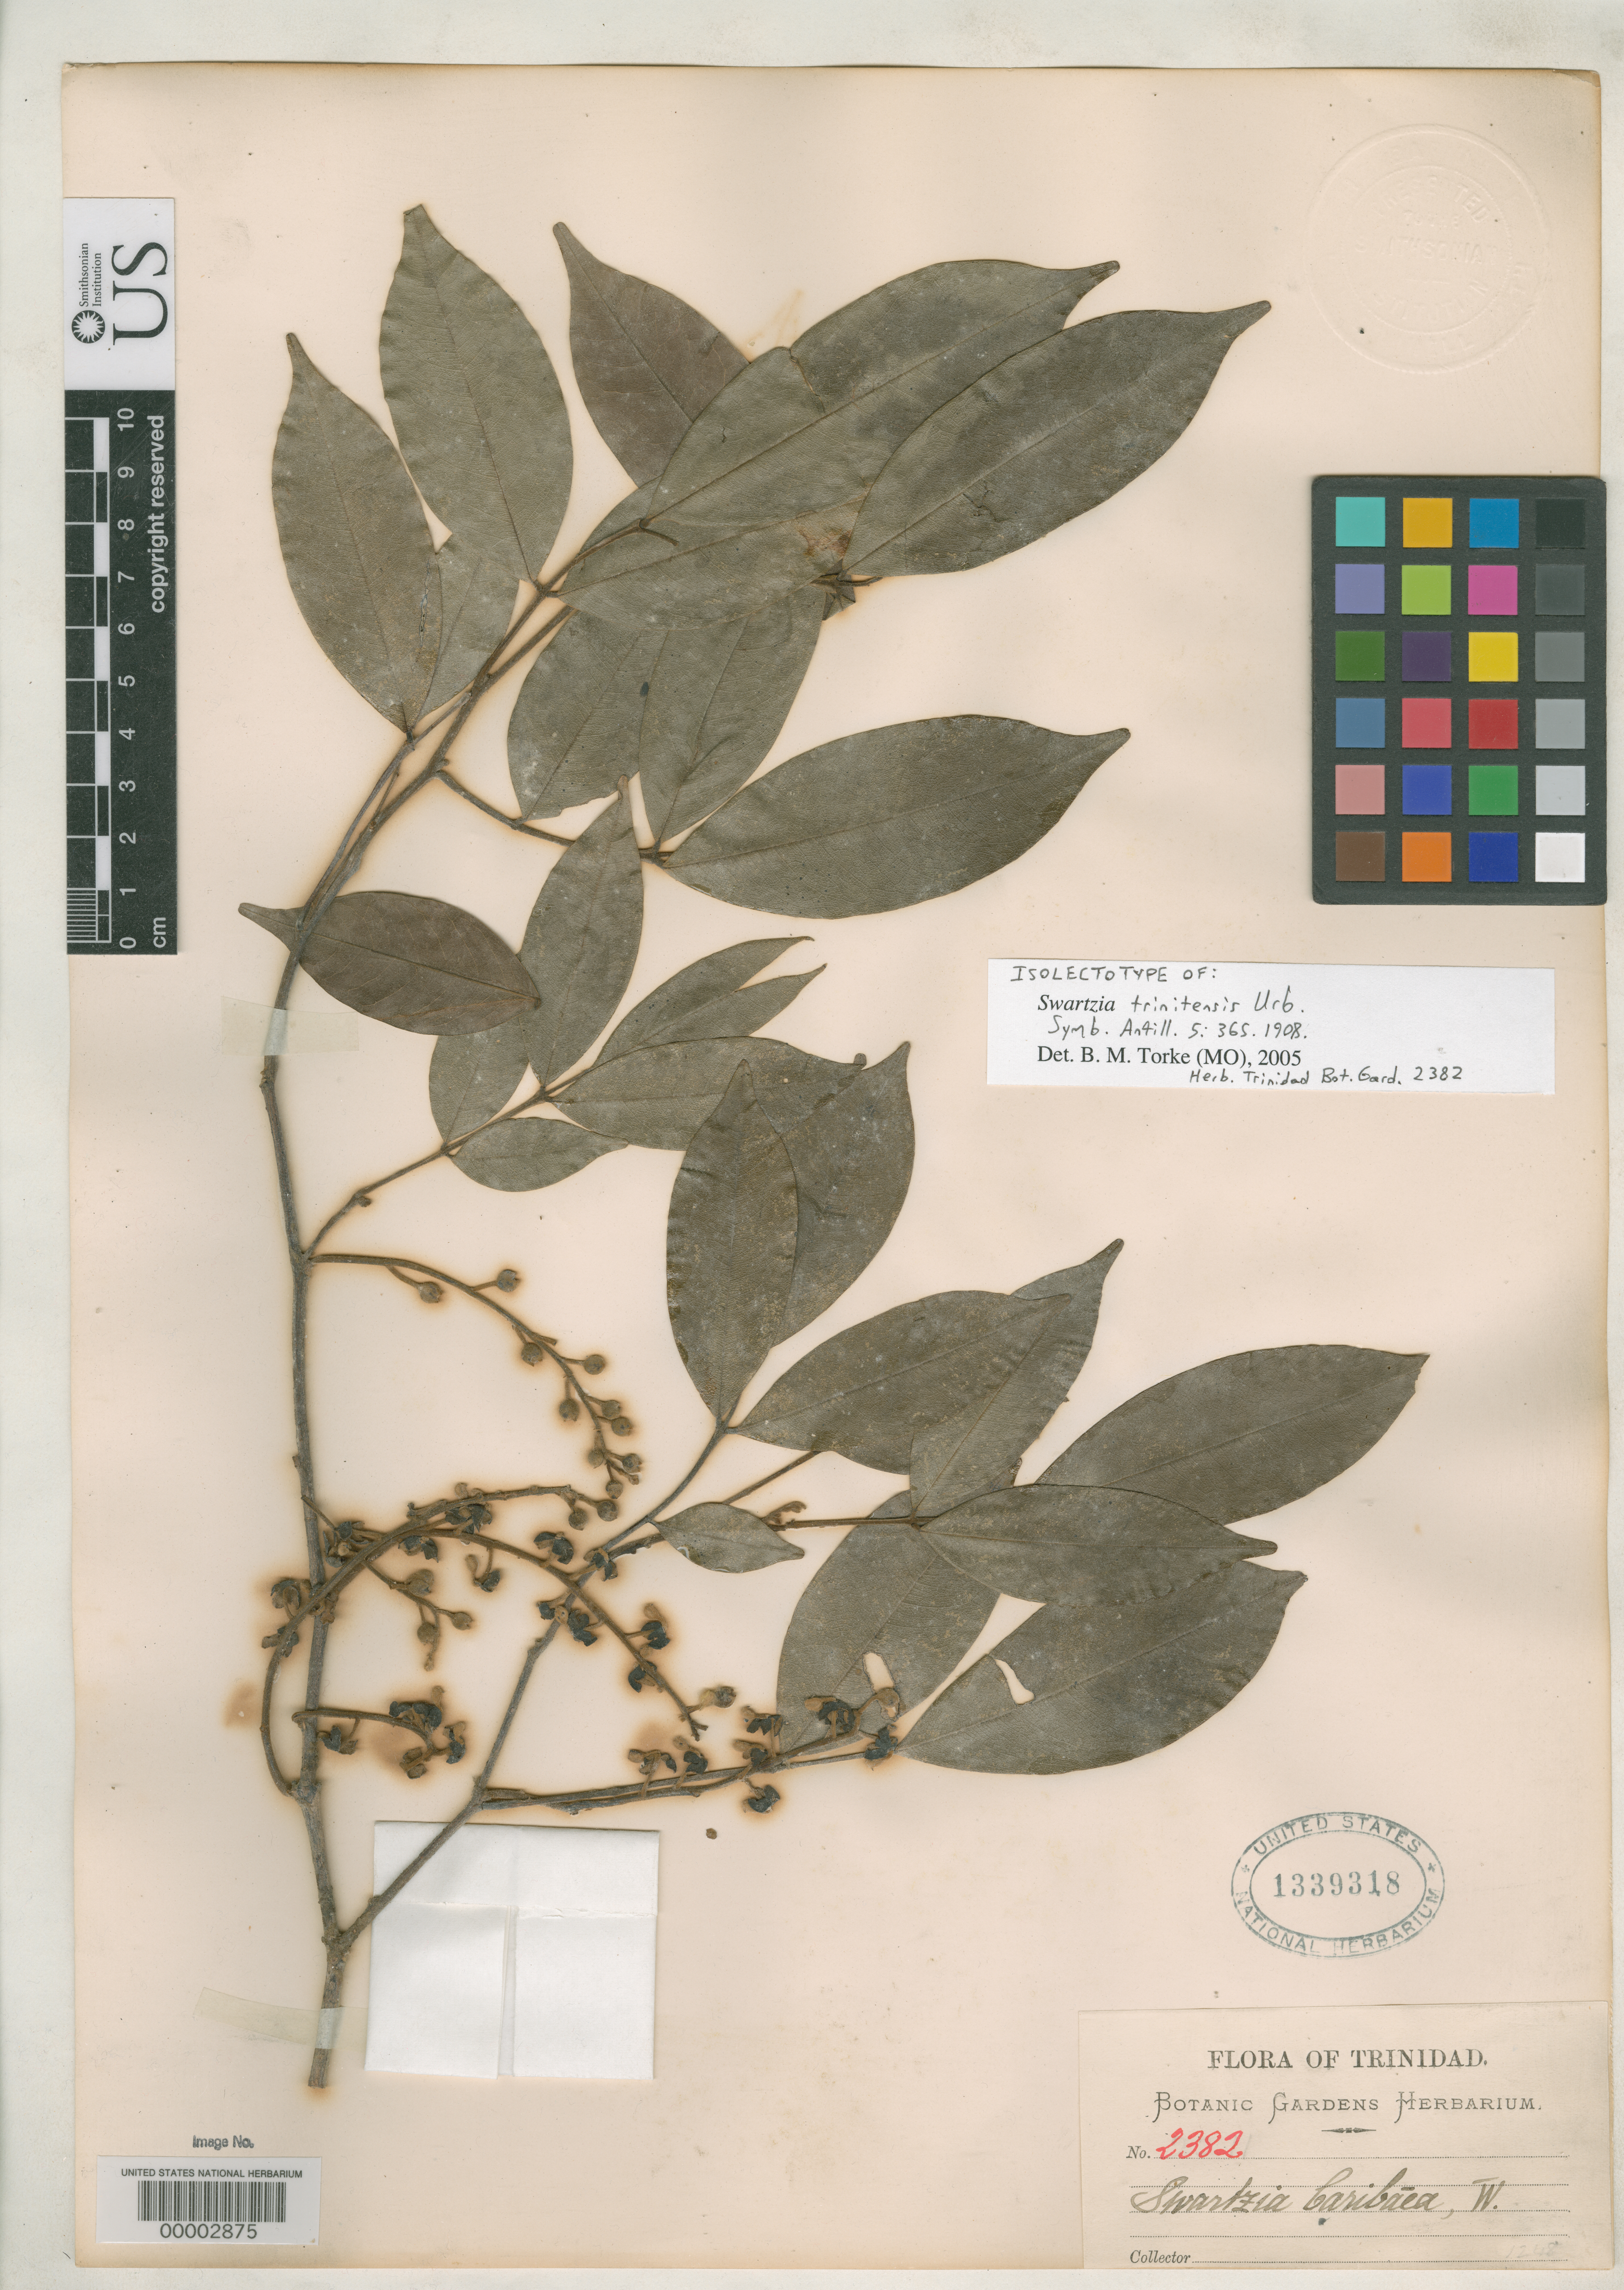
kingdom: Plantae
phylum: Tracheophyta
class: Magnoliopsida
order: Fabales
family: Fabaceae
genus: Swartzia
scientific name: Swartzia trinitensis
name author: Urb.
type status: Isolectotype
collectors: ex herb. Bot. Gard. Trinidad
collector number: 2382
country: Trinidad and Tobago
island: Trinidad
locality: Mt. Tocuche.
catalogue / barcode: US 1339318